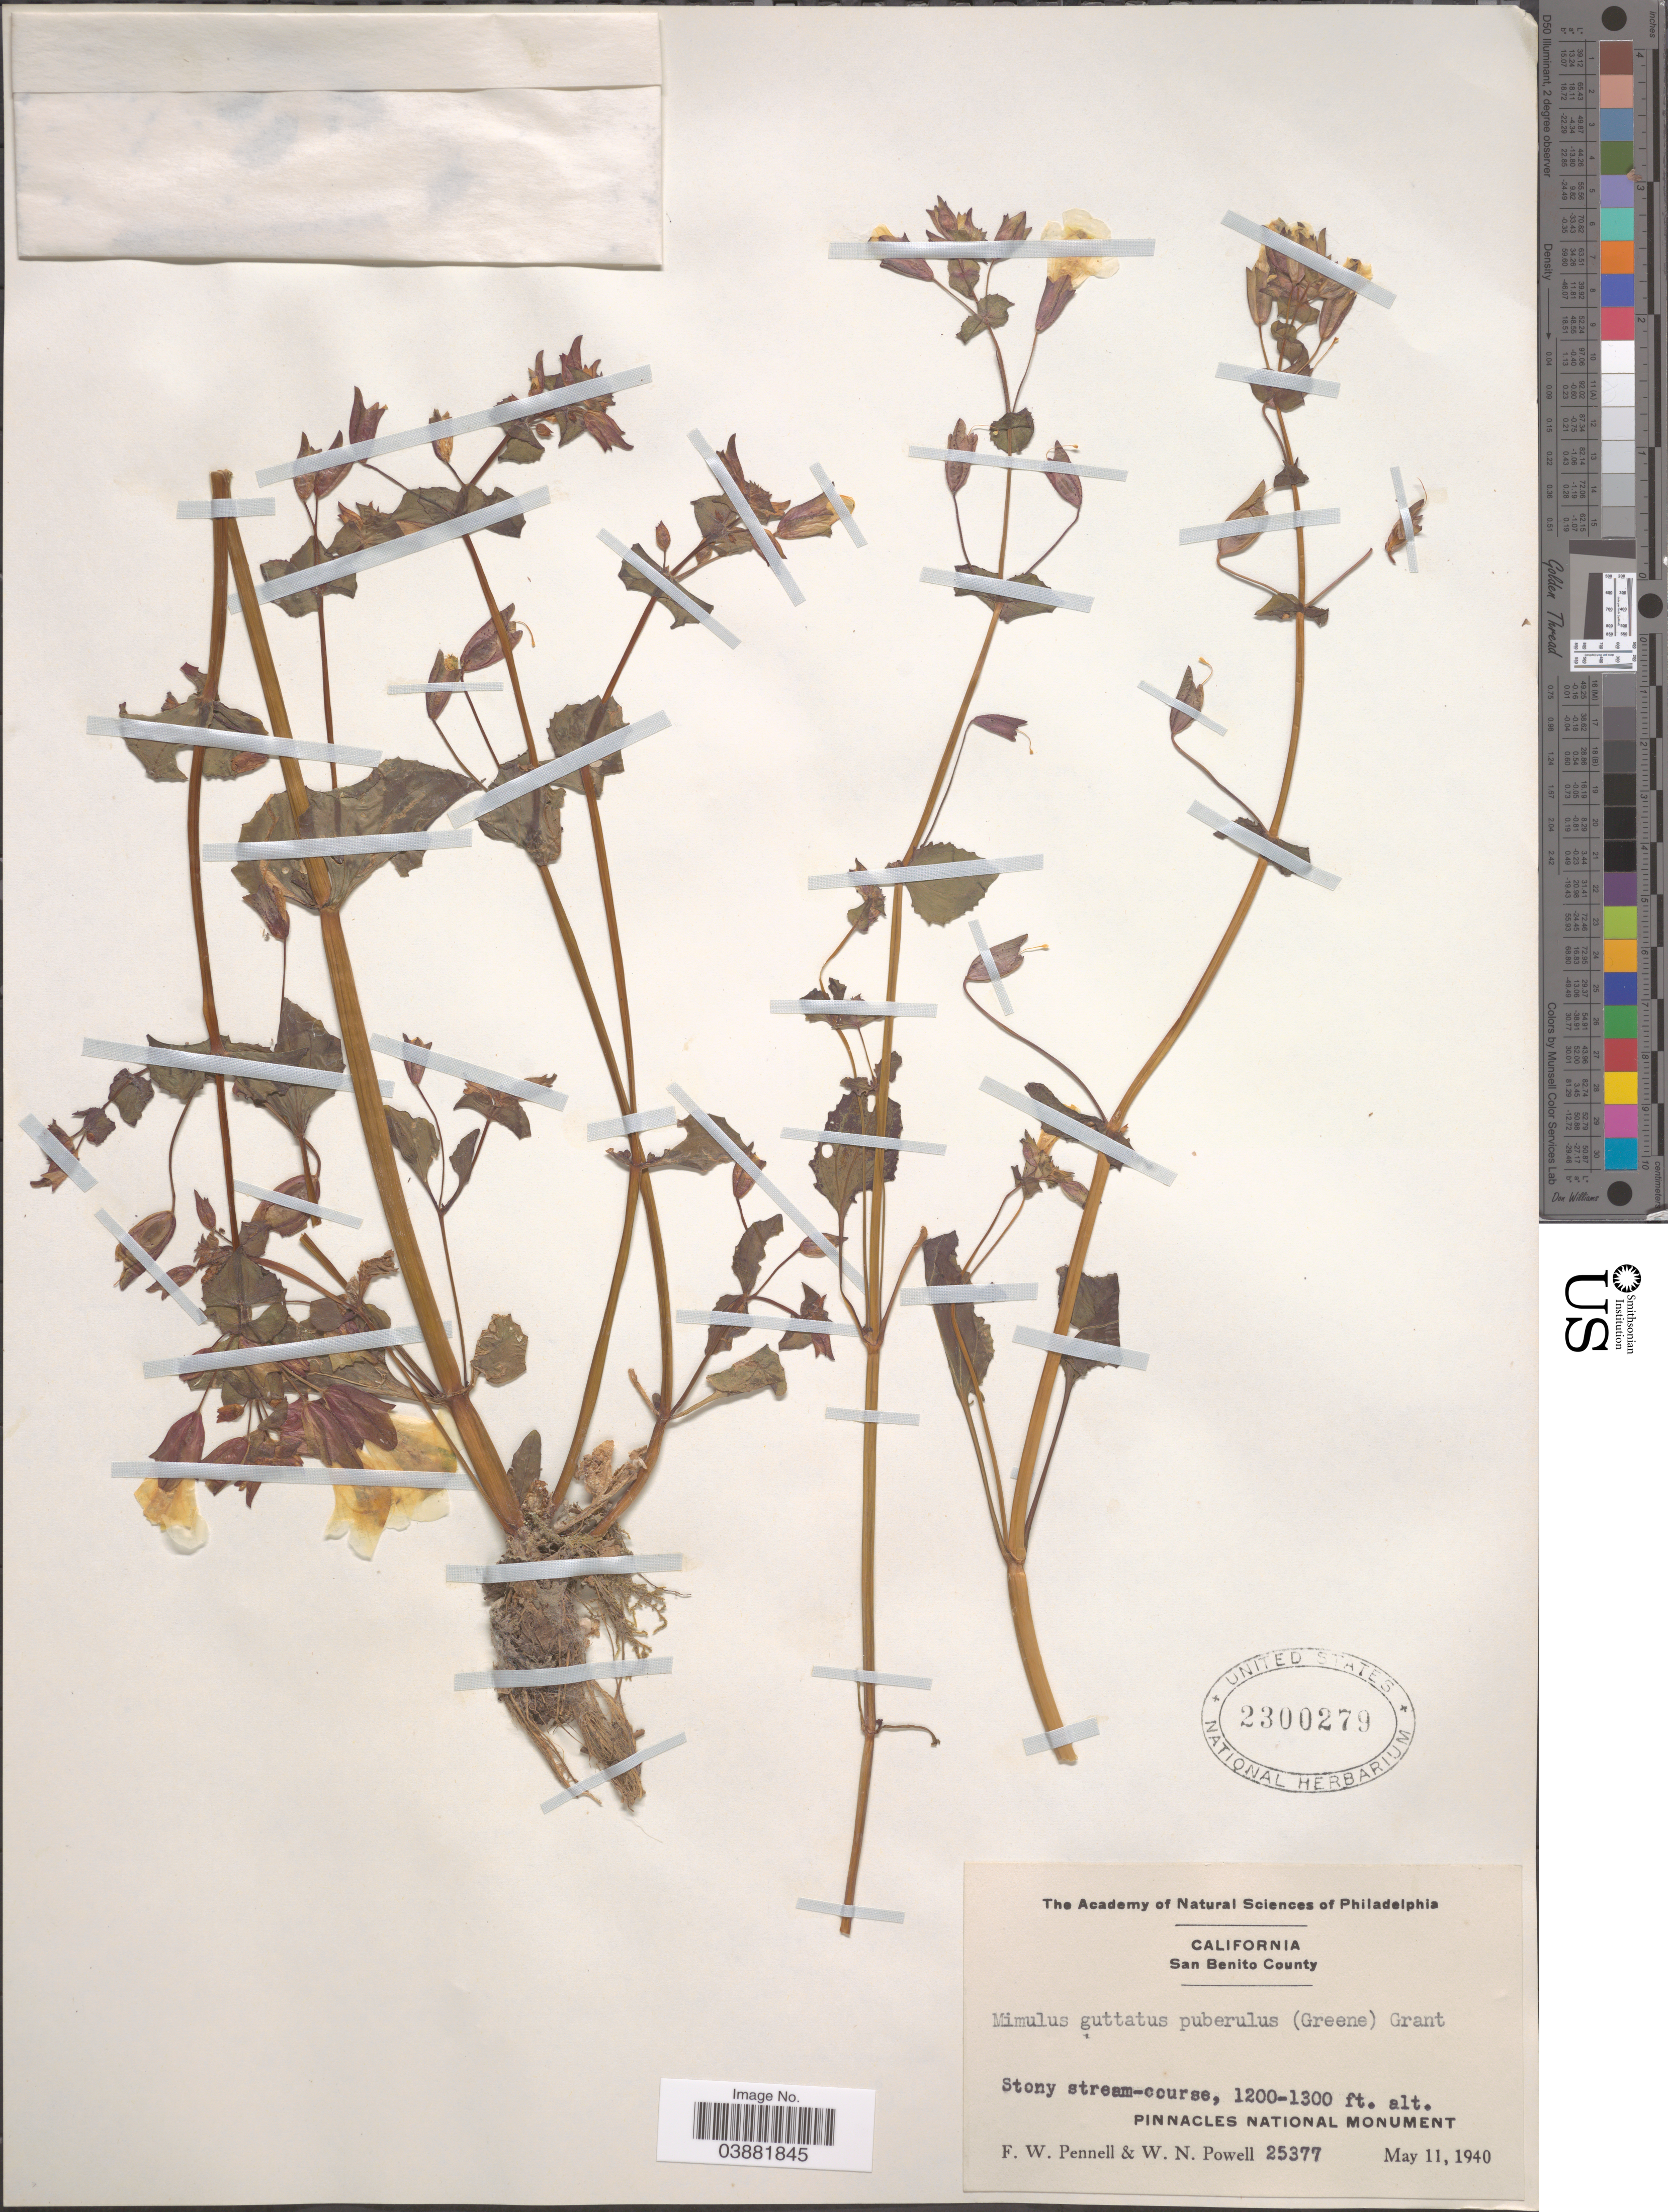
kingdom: Plantae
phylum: Tracheophyta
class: Magnoliopsida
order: Lamiales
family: Phrymaceae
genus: Mimulus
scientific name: Mimulus guttatus var. puberulus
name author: (Greene) A.L. Grant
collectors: F. W. Pennell & W. Powell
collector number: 25377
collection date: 1940-05-11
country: United States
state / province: California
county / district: San Benito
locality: San Benito County. Pinnacles National Monument.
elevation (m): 366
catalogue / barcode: US 2300279